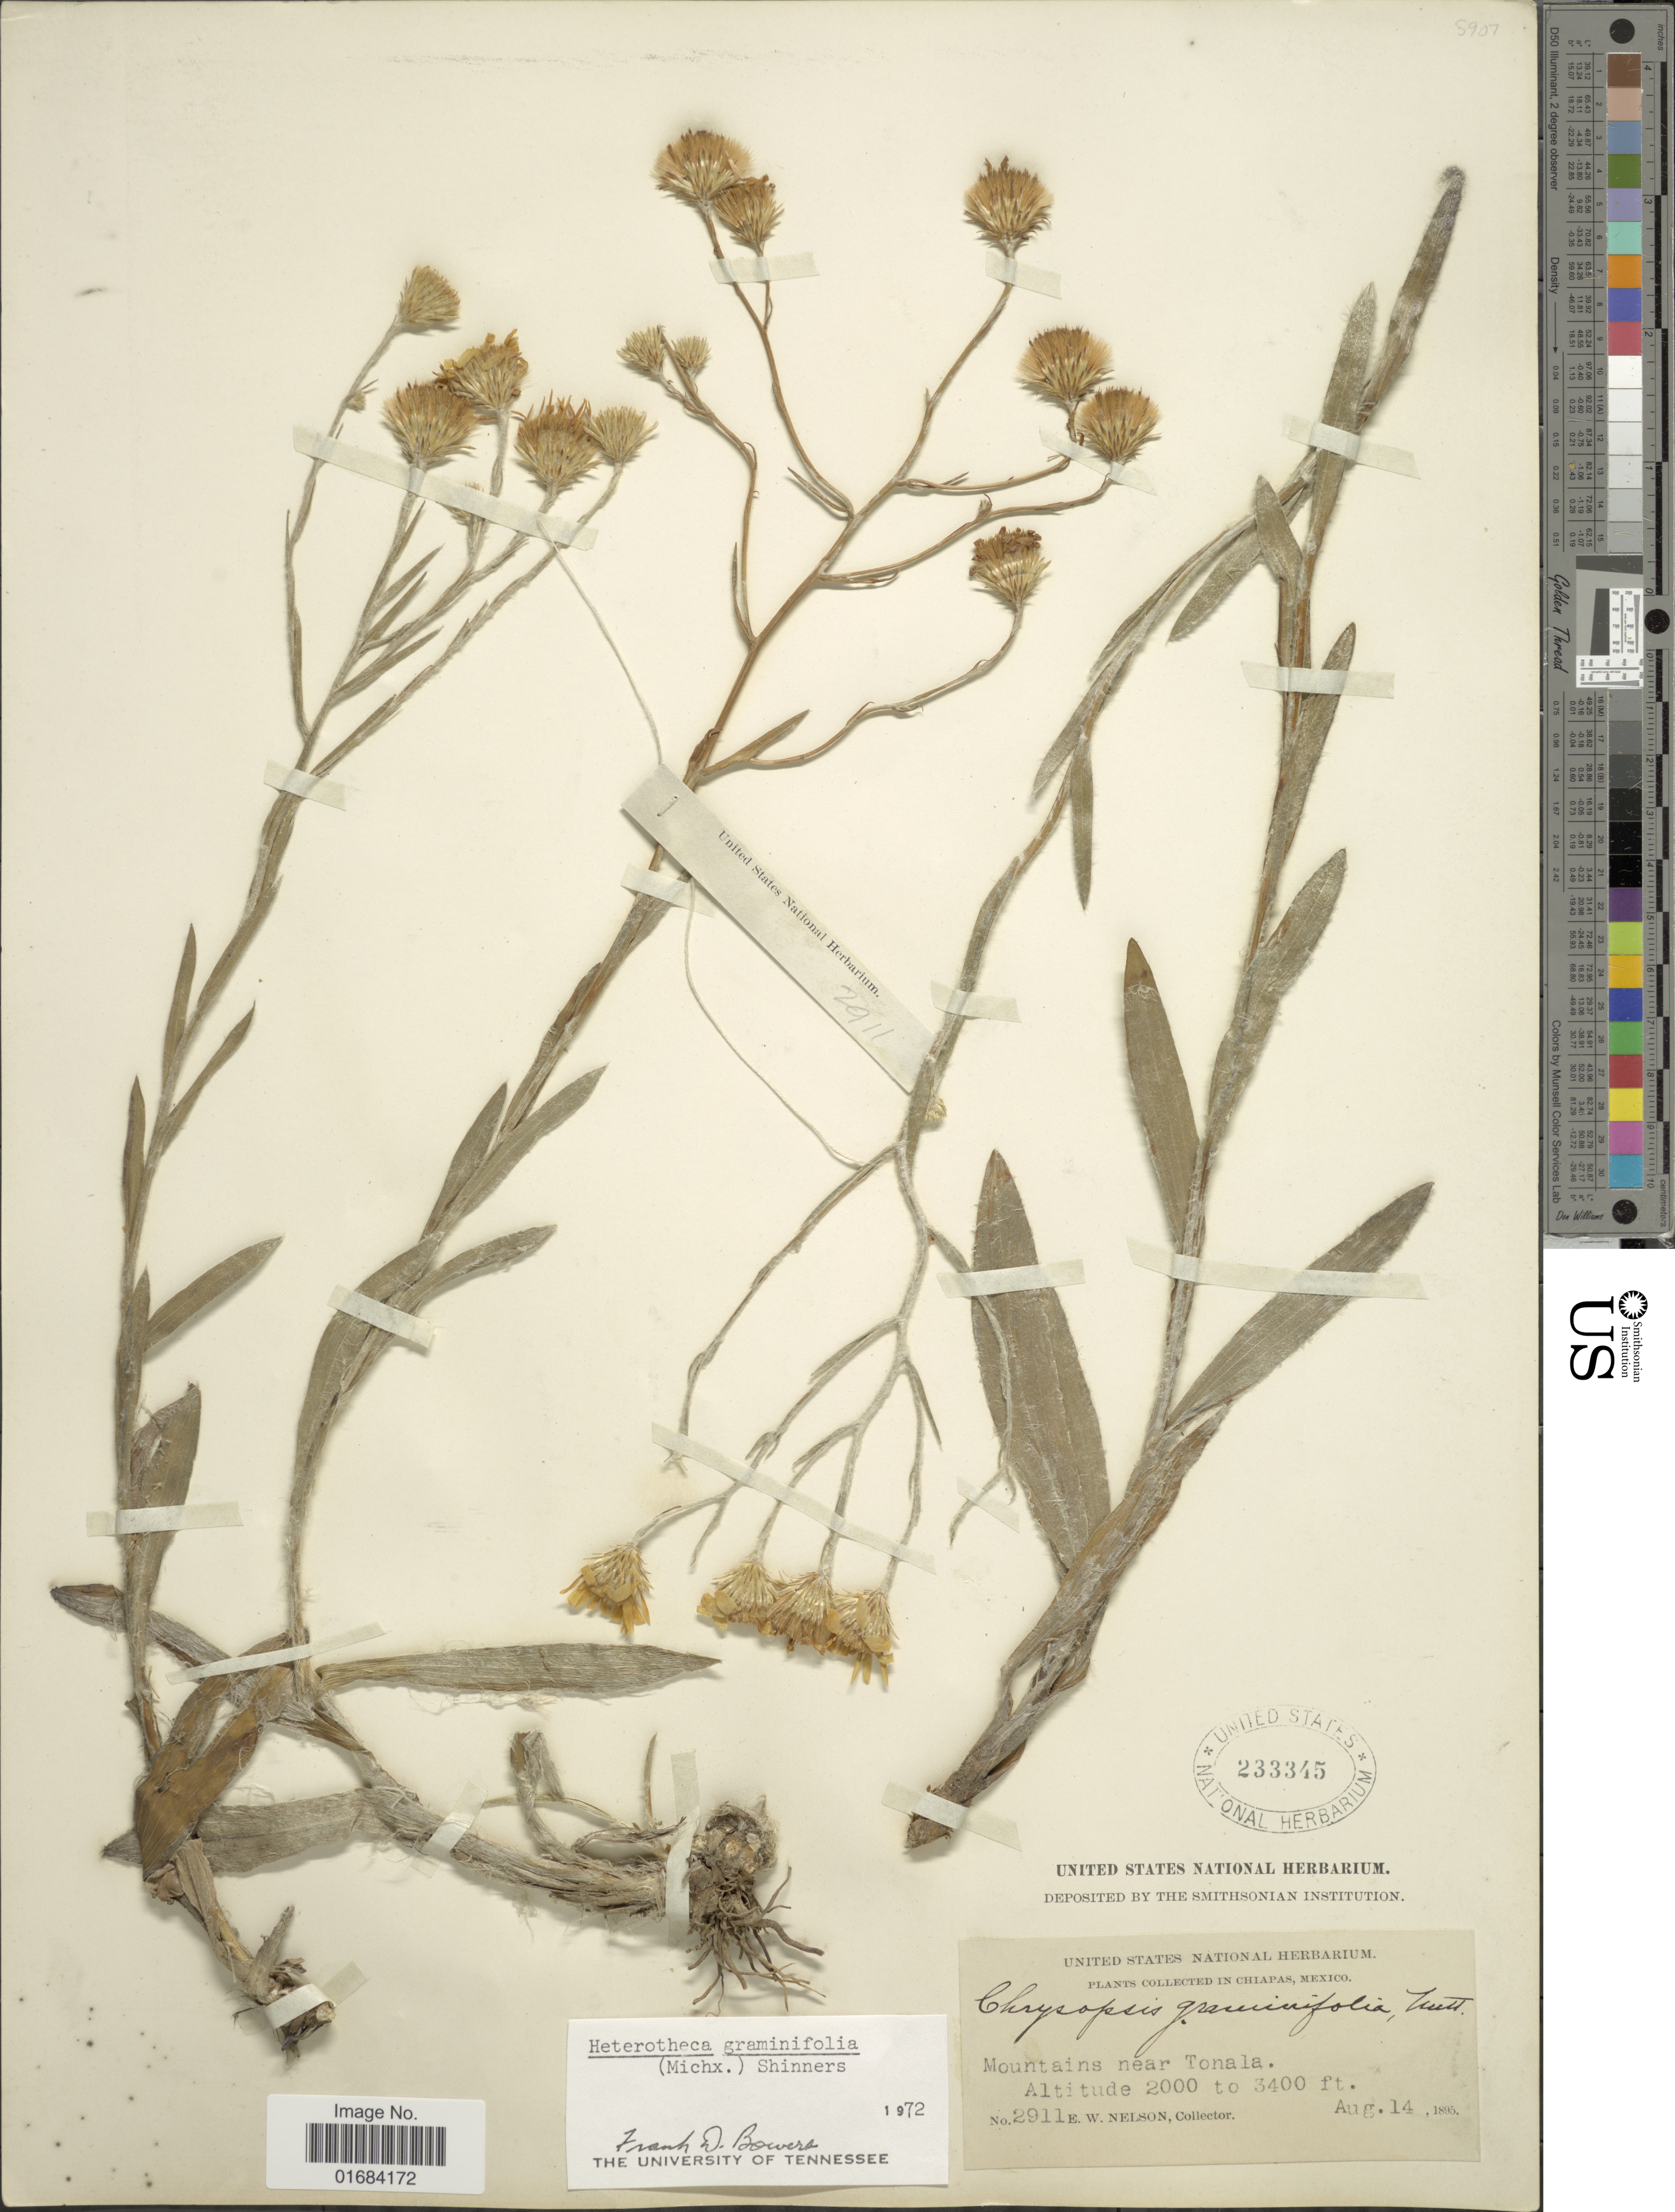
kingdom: Plantae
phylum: Tracheophyta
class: Magnoliopsida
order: Asterales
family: Asteraceae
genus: Pityopsis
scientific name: Pityopsis graminifolia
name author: (Michx.) Nutt.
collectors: E. W. Nelson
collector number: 2911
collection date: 1895-08-14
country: Mexico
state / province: Chiapas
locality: Mountains near Tonala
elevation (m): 610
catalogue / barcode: US 233345